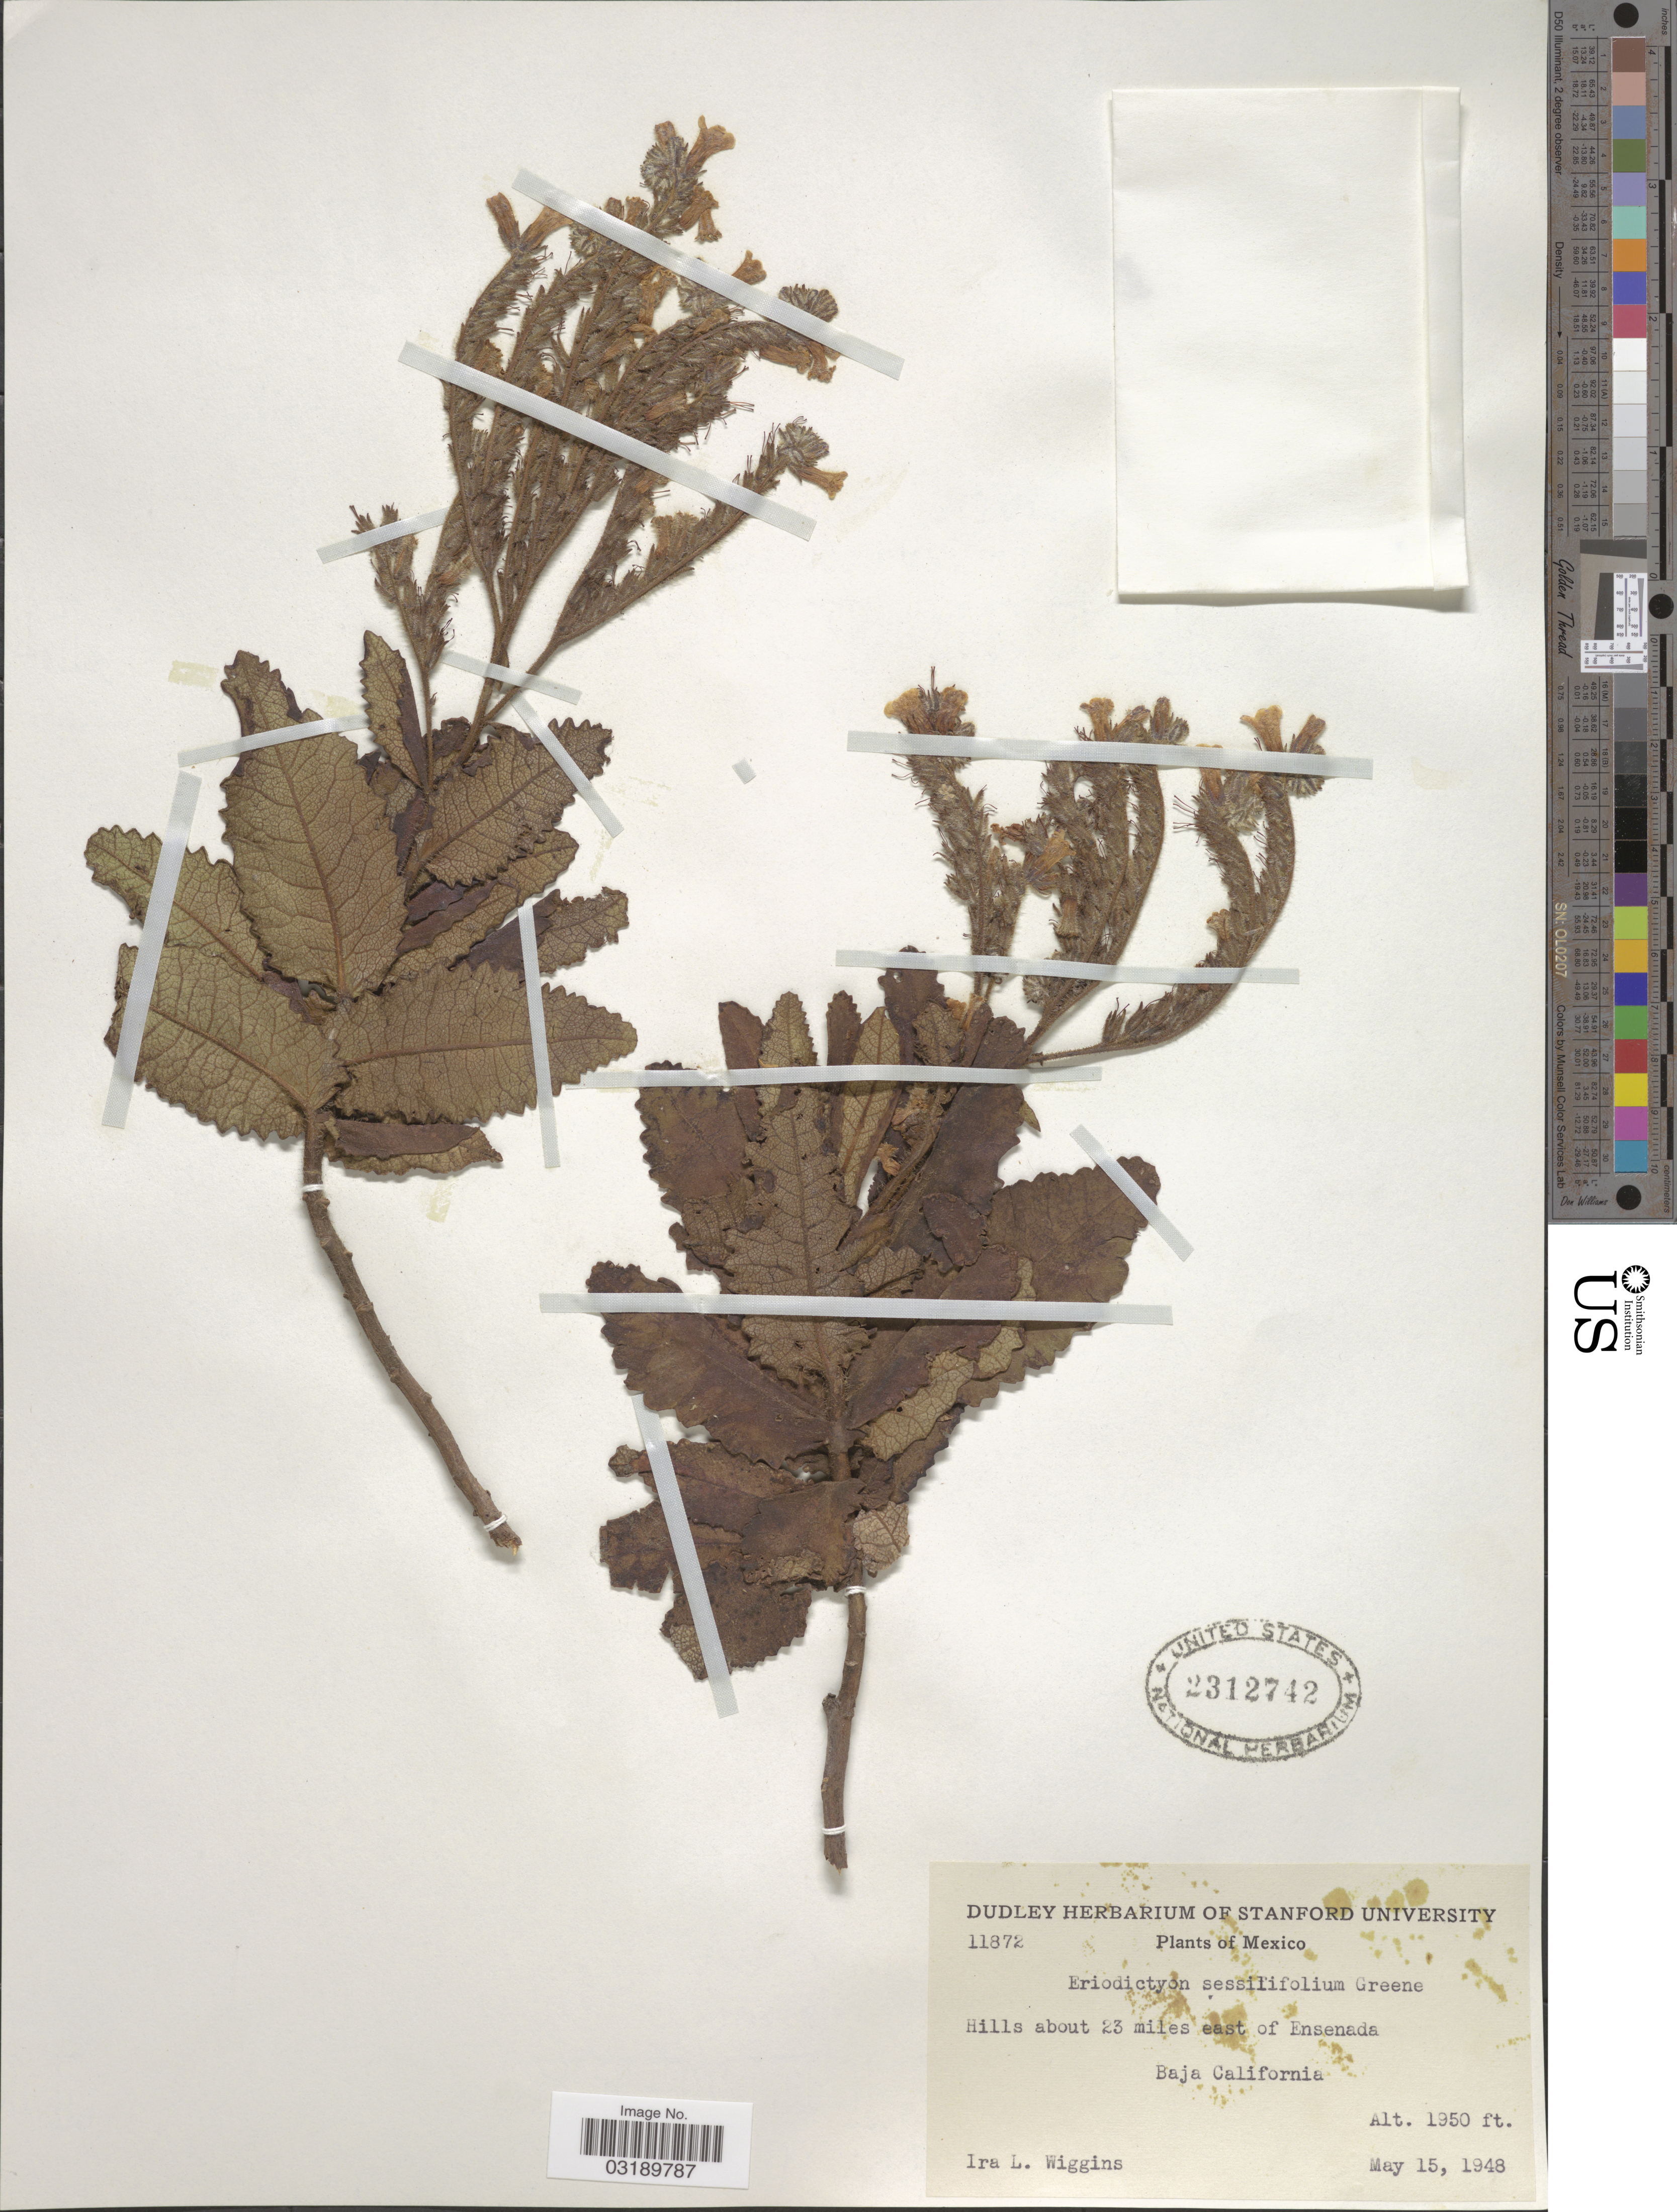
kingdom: Plantae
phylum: Tracheophyta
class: Magnoliopsida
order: Boraginales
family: Namaceae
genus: Eriodictyon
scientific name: Eriodictyon sessilifolium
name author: Greene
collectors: I. L. Wiggins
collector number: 11872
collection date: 1948-05-15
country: Mexico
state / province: Baja California Norte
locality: Hills about 23 miles east of Ensenada.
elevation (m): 594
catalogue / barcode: US 2312742